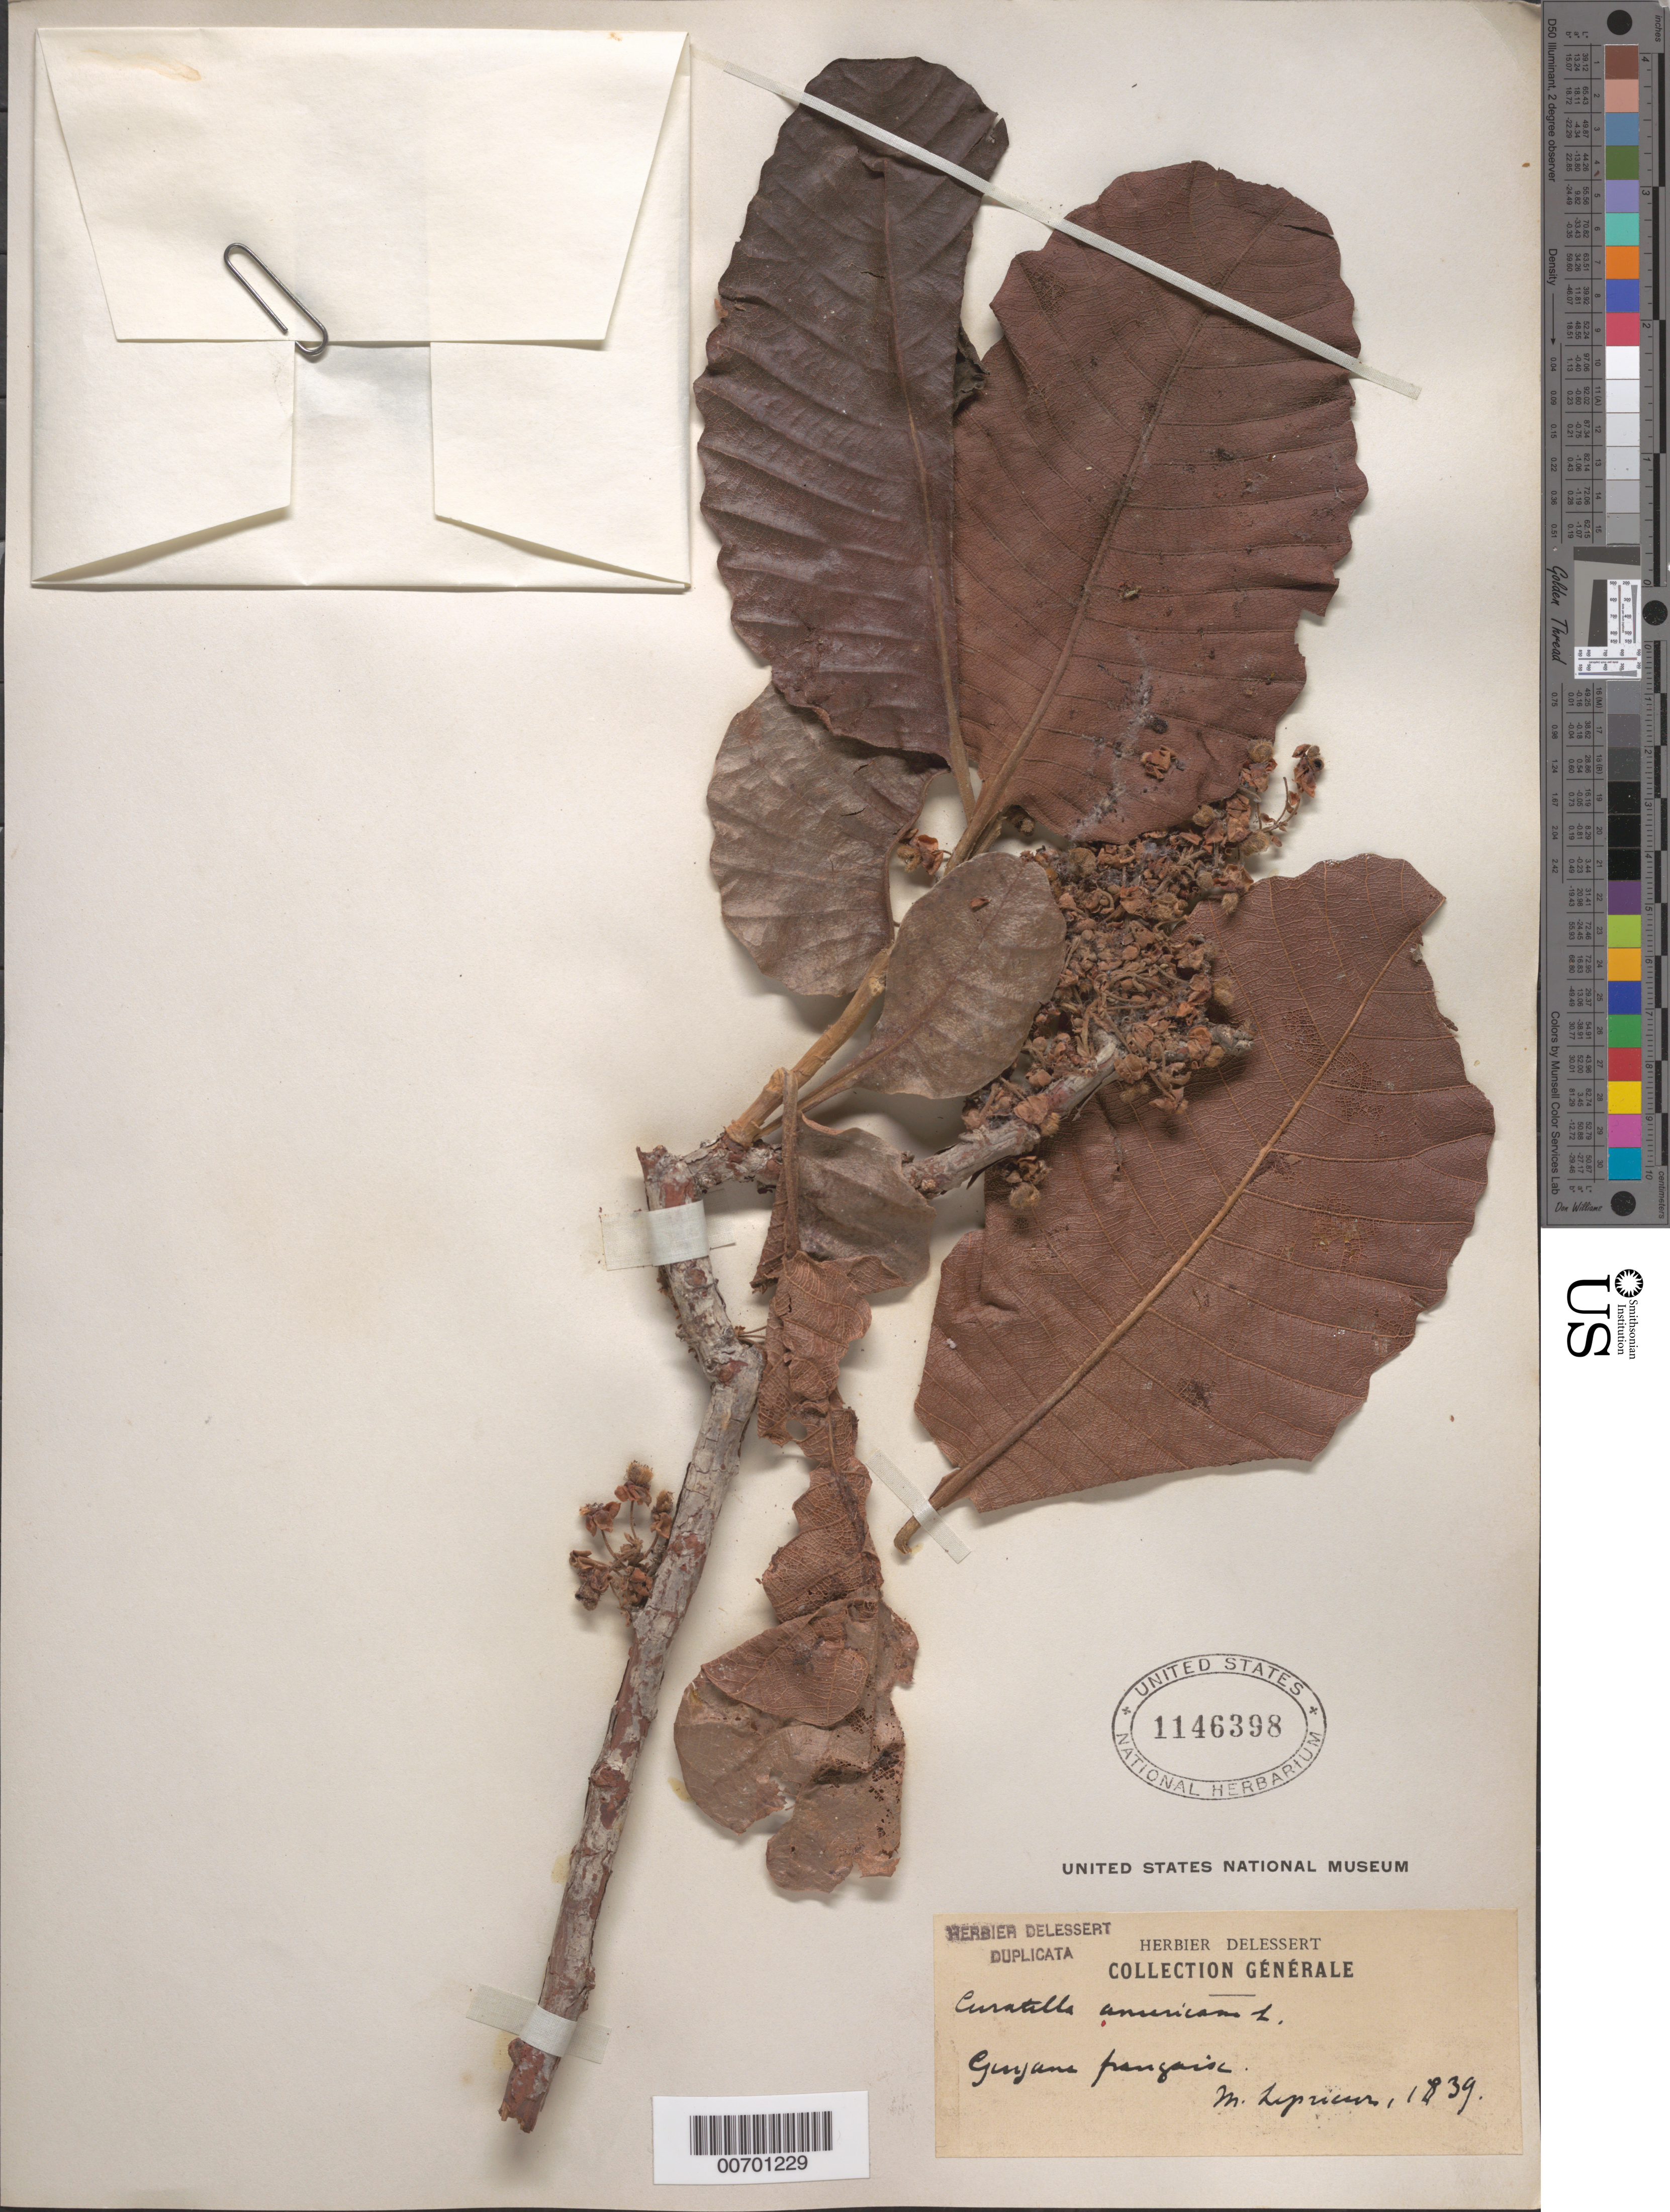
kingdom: Plantae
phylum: Tracheophyta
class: Magnoliopsida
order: Dilleniales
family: Dilleniaceae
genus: Curatella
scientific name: Curatella americana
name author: L.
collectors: F. M. R. Leprieur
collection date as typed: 1839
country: French Guiana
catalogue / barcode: US 1146398